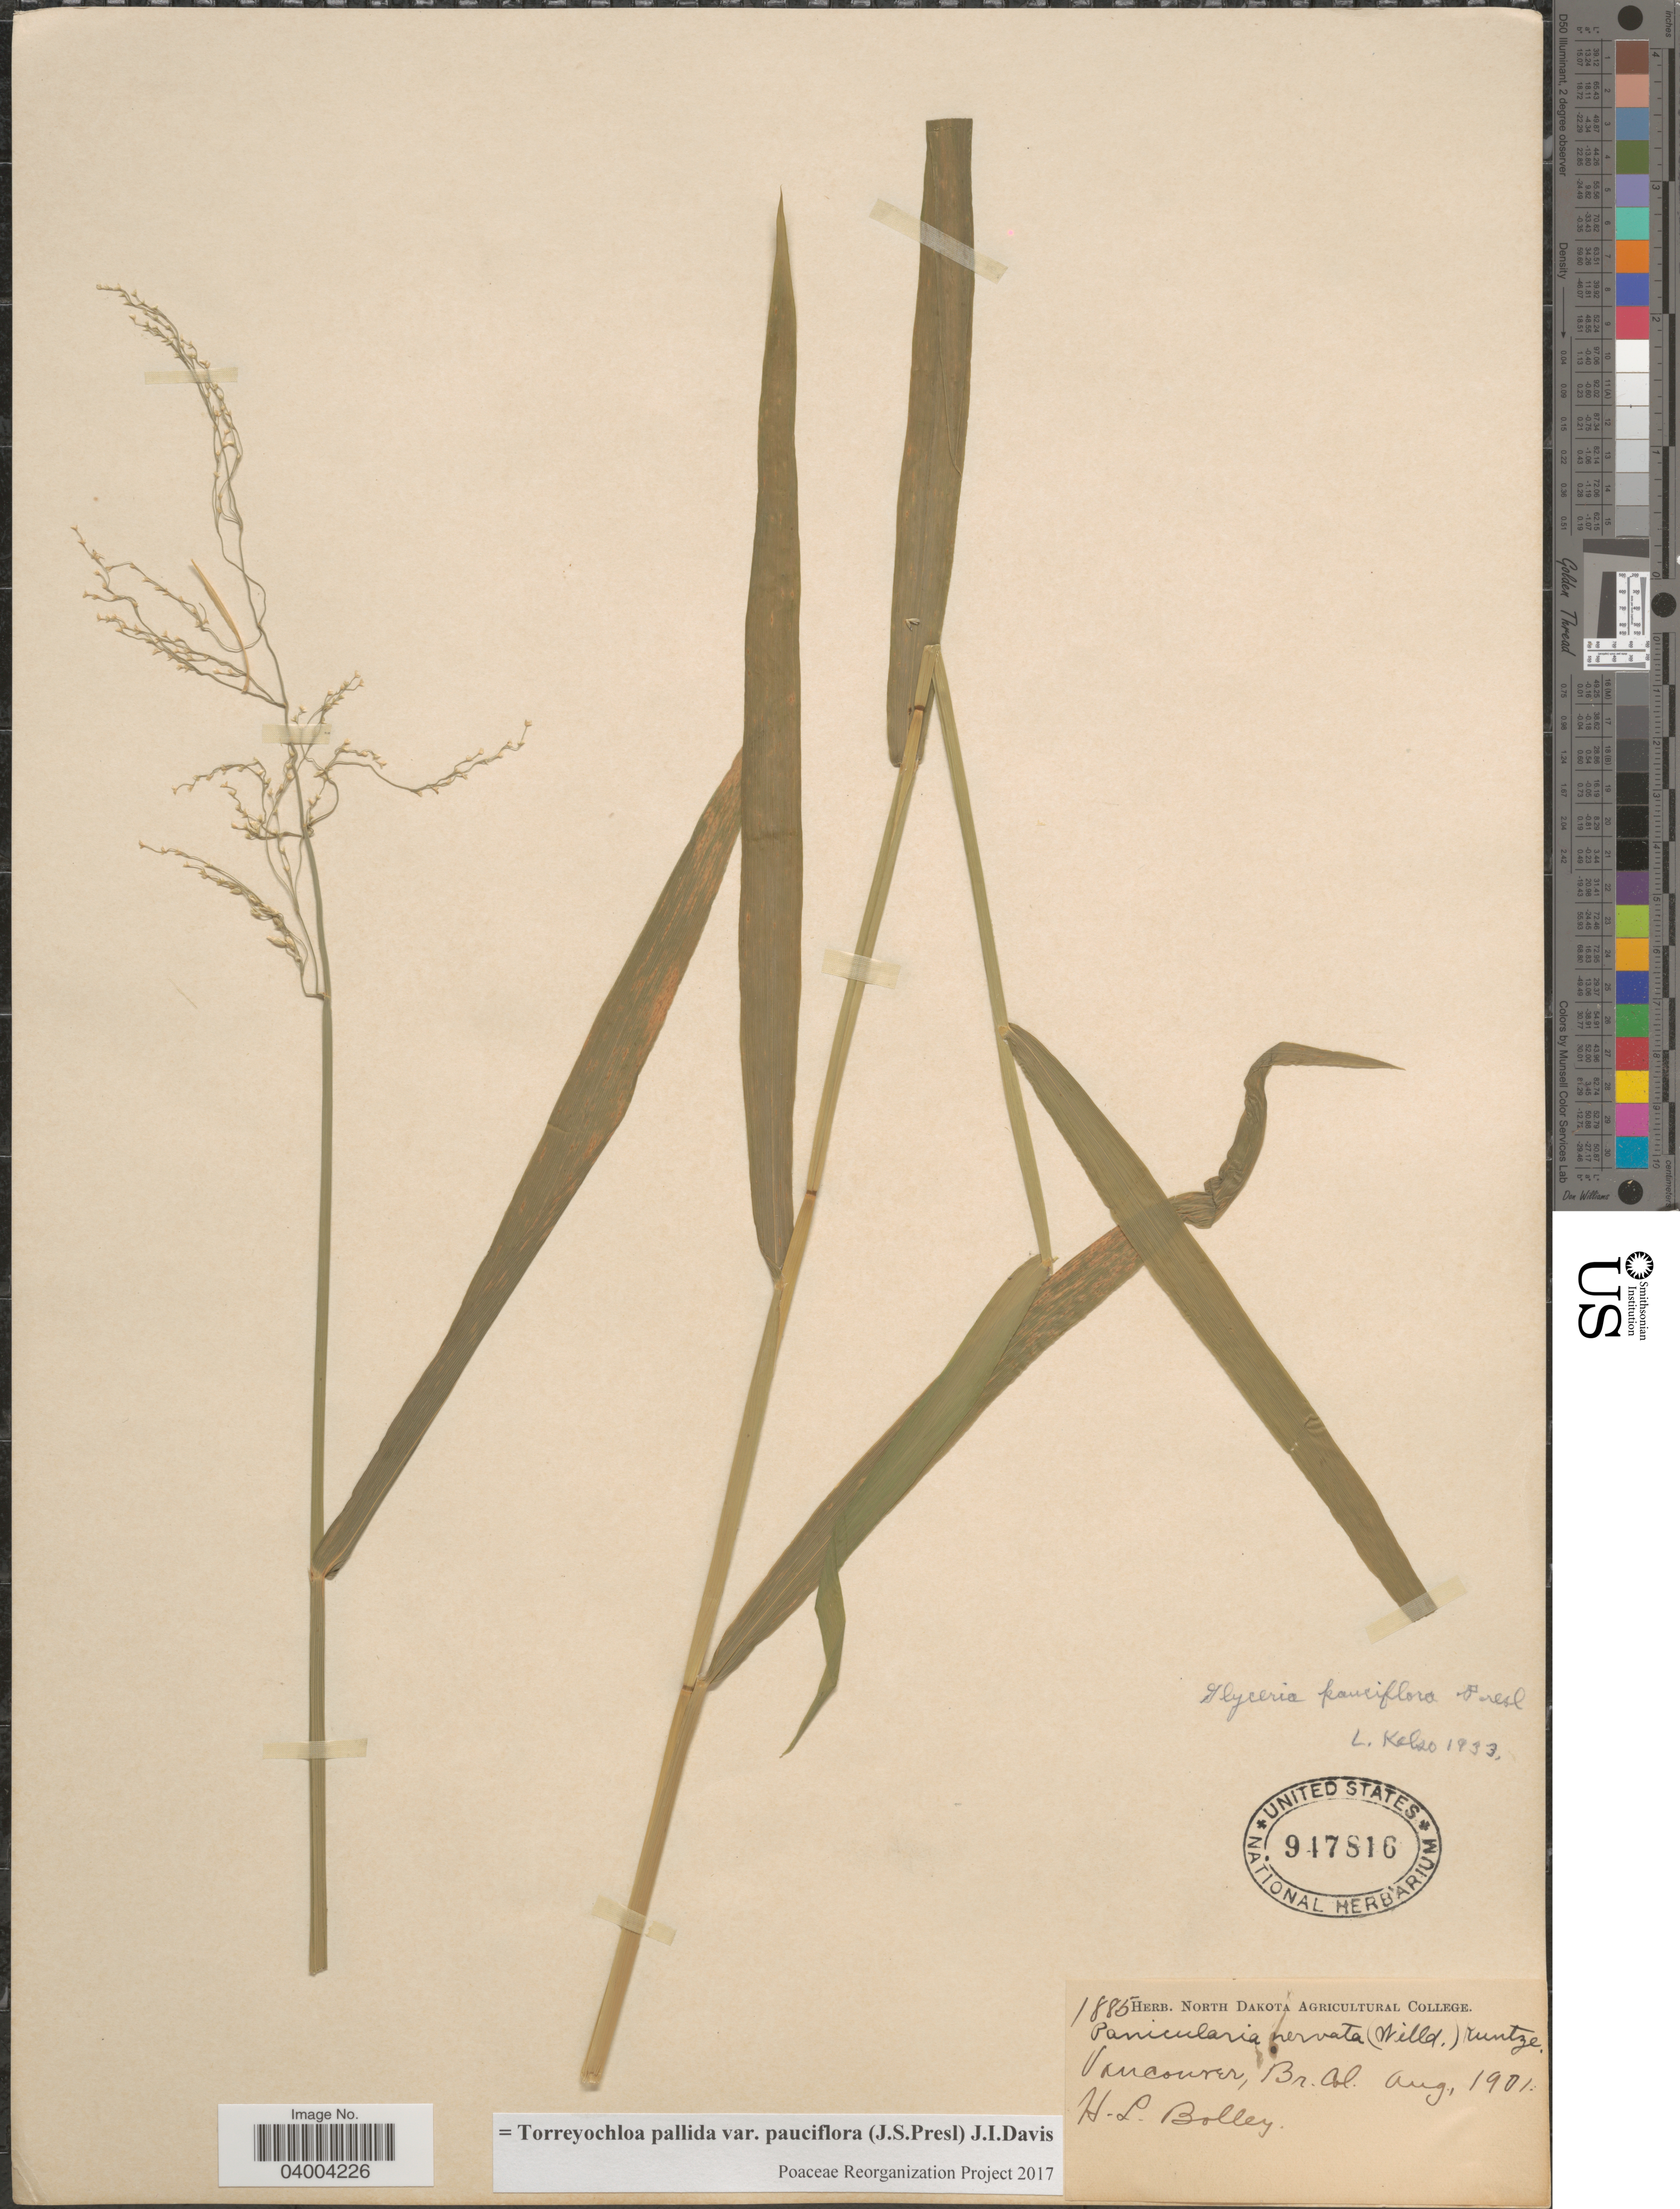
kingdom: Plantae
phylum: Tracheophyta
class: Liliopsida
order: Poales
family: Poaceae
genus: Torreyochloa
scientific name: Torreyochloa pallida var. pauciflora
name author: (J. Presl) J.I. Davis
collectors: H. Bolley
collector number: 1885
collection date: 1901-08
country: Canada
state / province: British Columbia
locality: Vancouver, Br. Col.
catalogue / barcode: US 947816